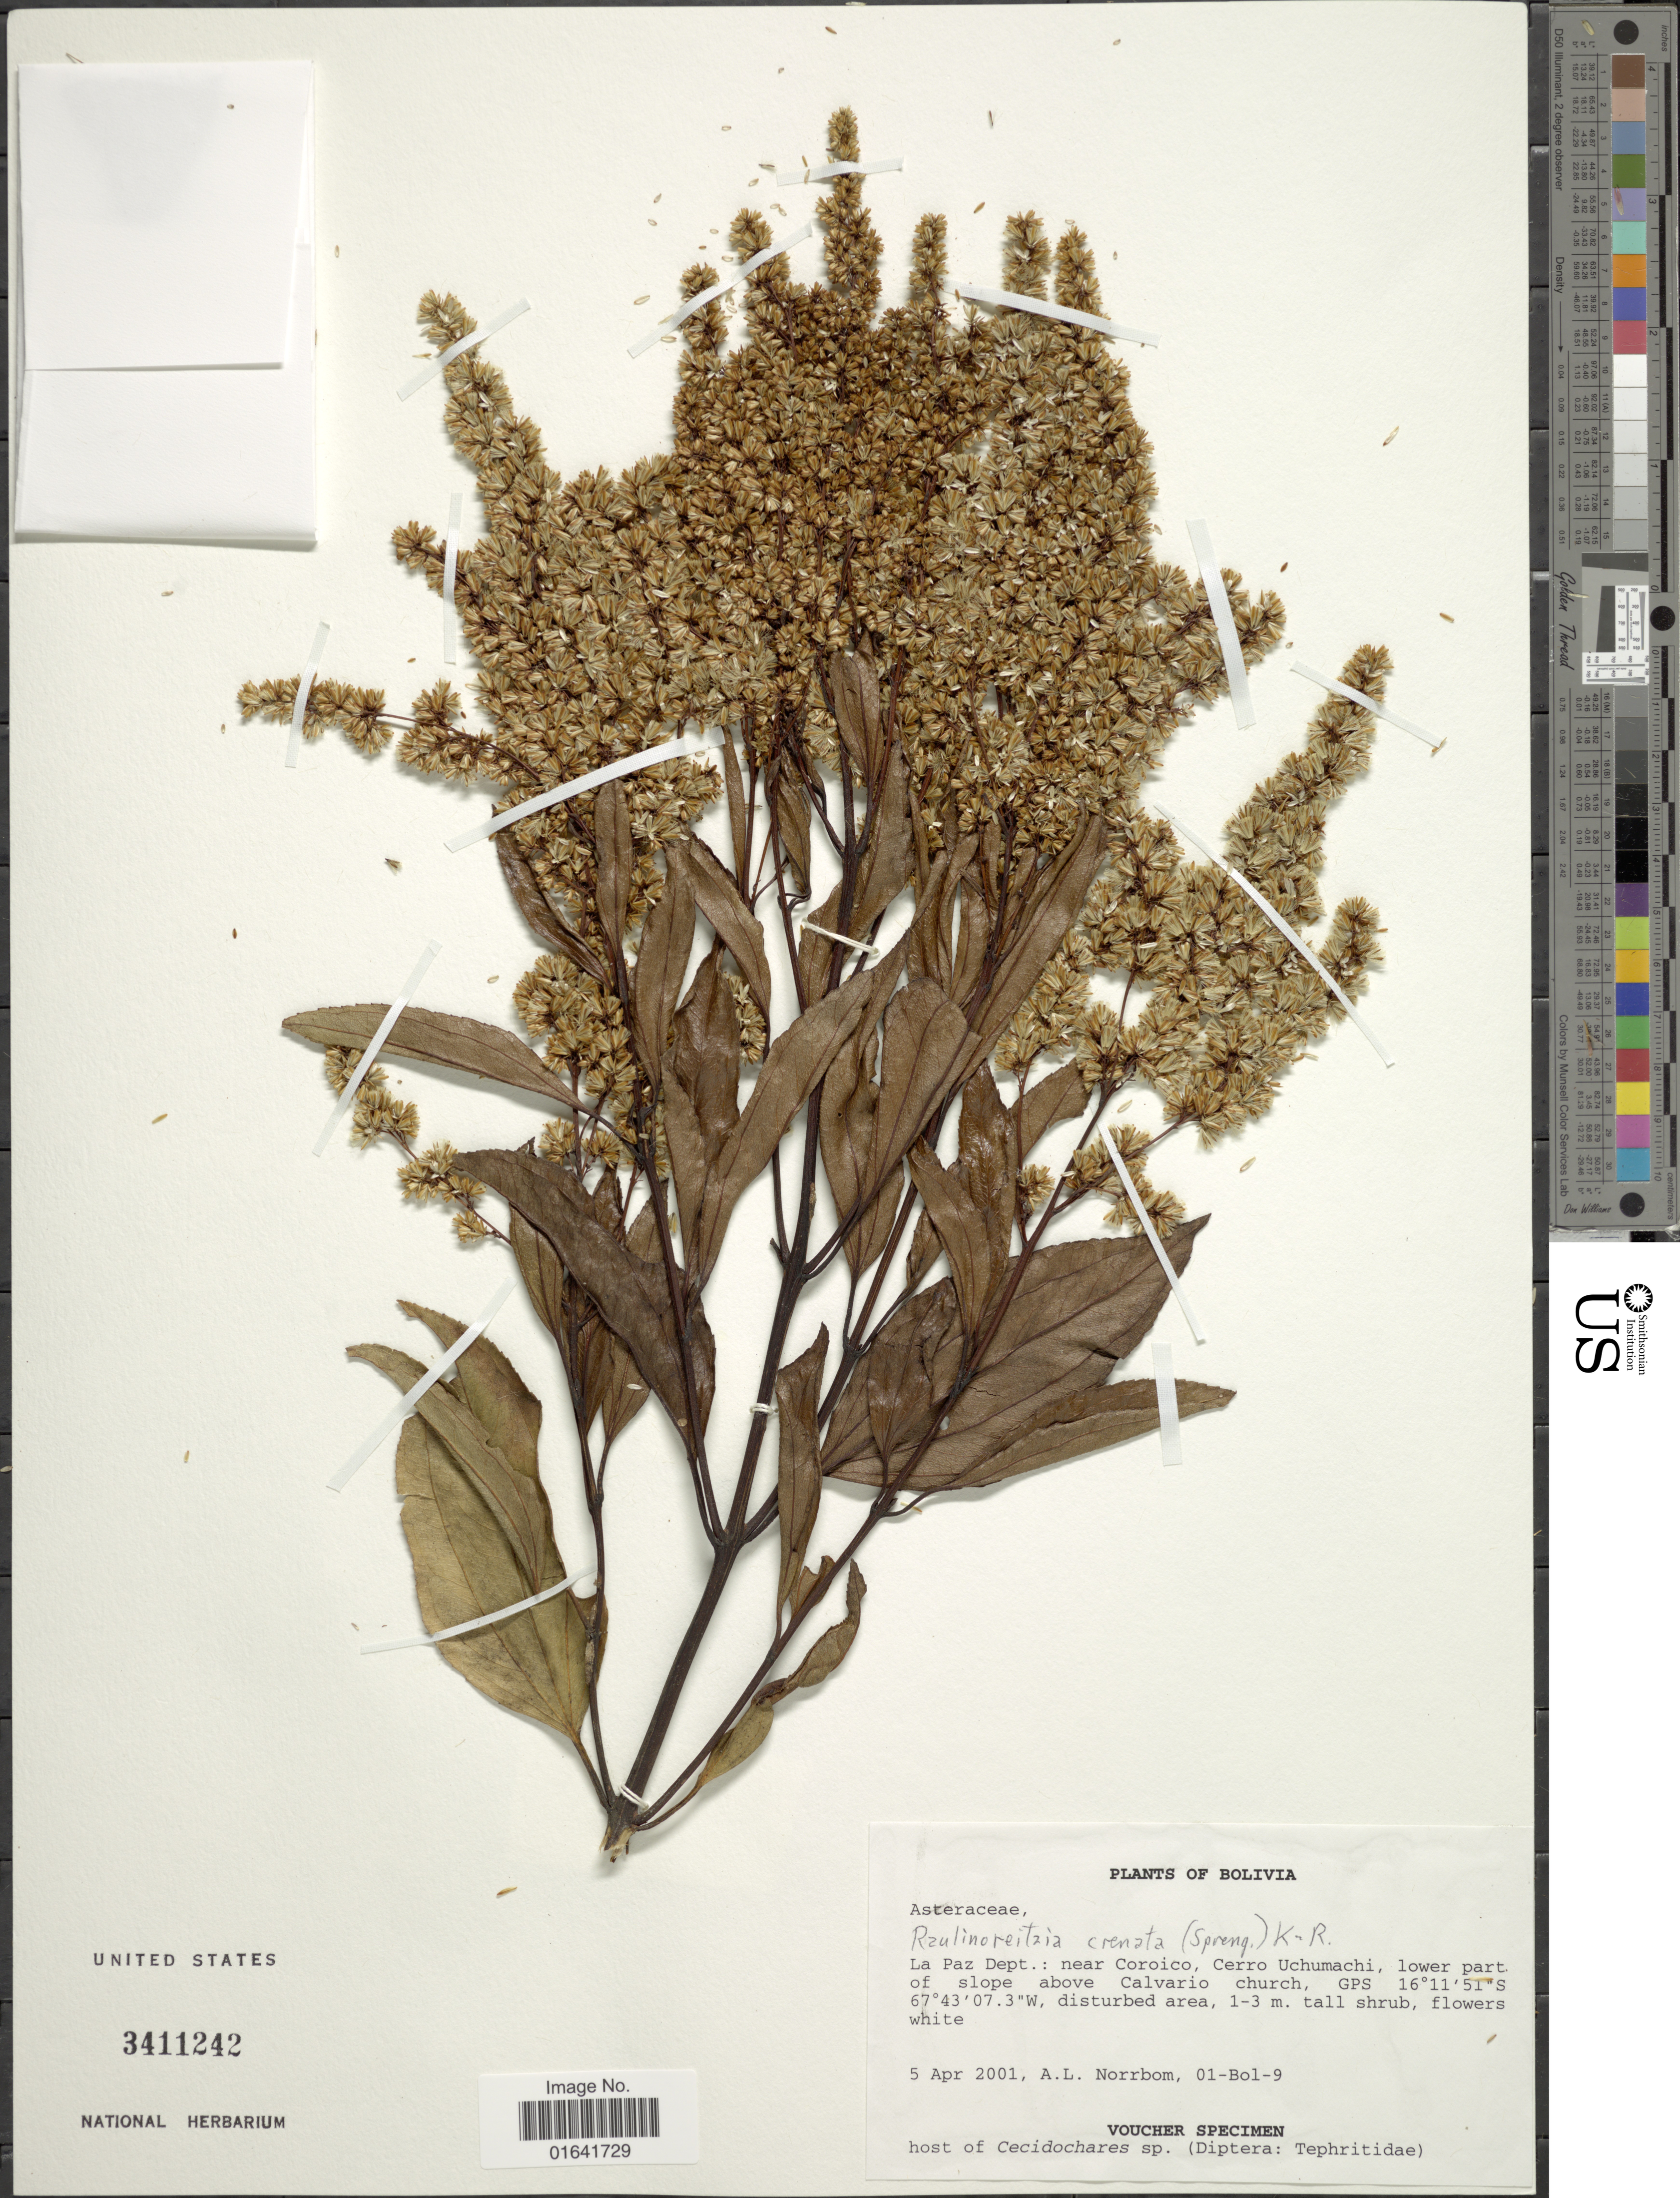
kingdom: Plantae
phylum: Tracheophyta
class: Magnoliopsida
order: Asterales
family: Asteraceae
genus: Raulinoreitzia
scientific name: Raulinoreitzia crenulata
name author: (Spreng.) R.M. King & H. Rob.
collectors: A. L. Norrbom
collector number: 01-Bol-9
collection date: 2001-04-05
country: Bolivia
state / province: La Paz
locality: Near Coroico, Cerro Uchumachi, lower part of slope above Calvario church.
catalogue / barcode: US 3411242